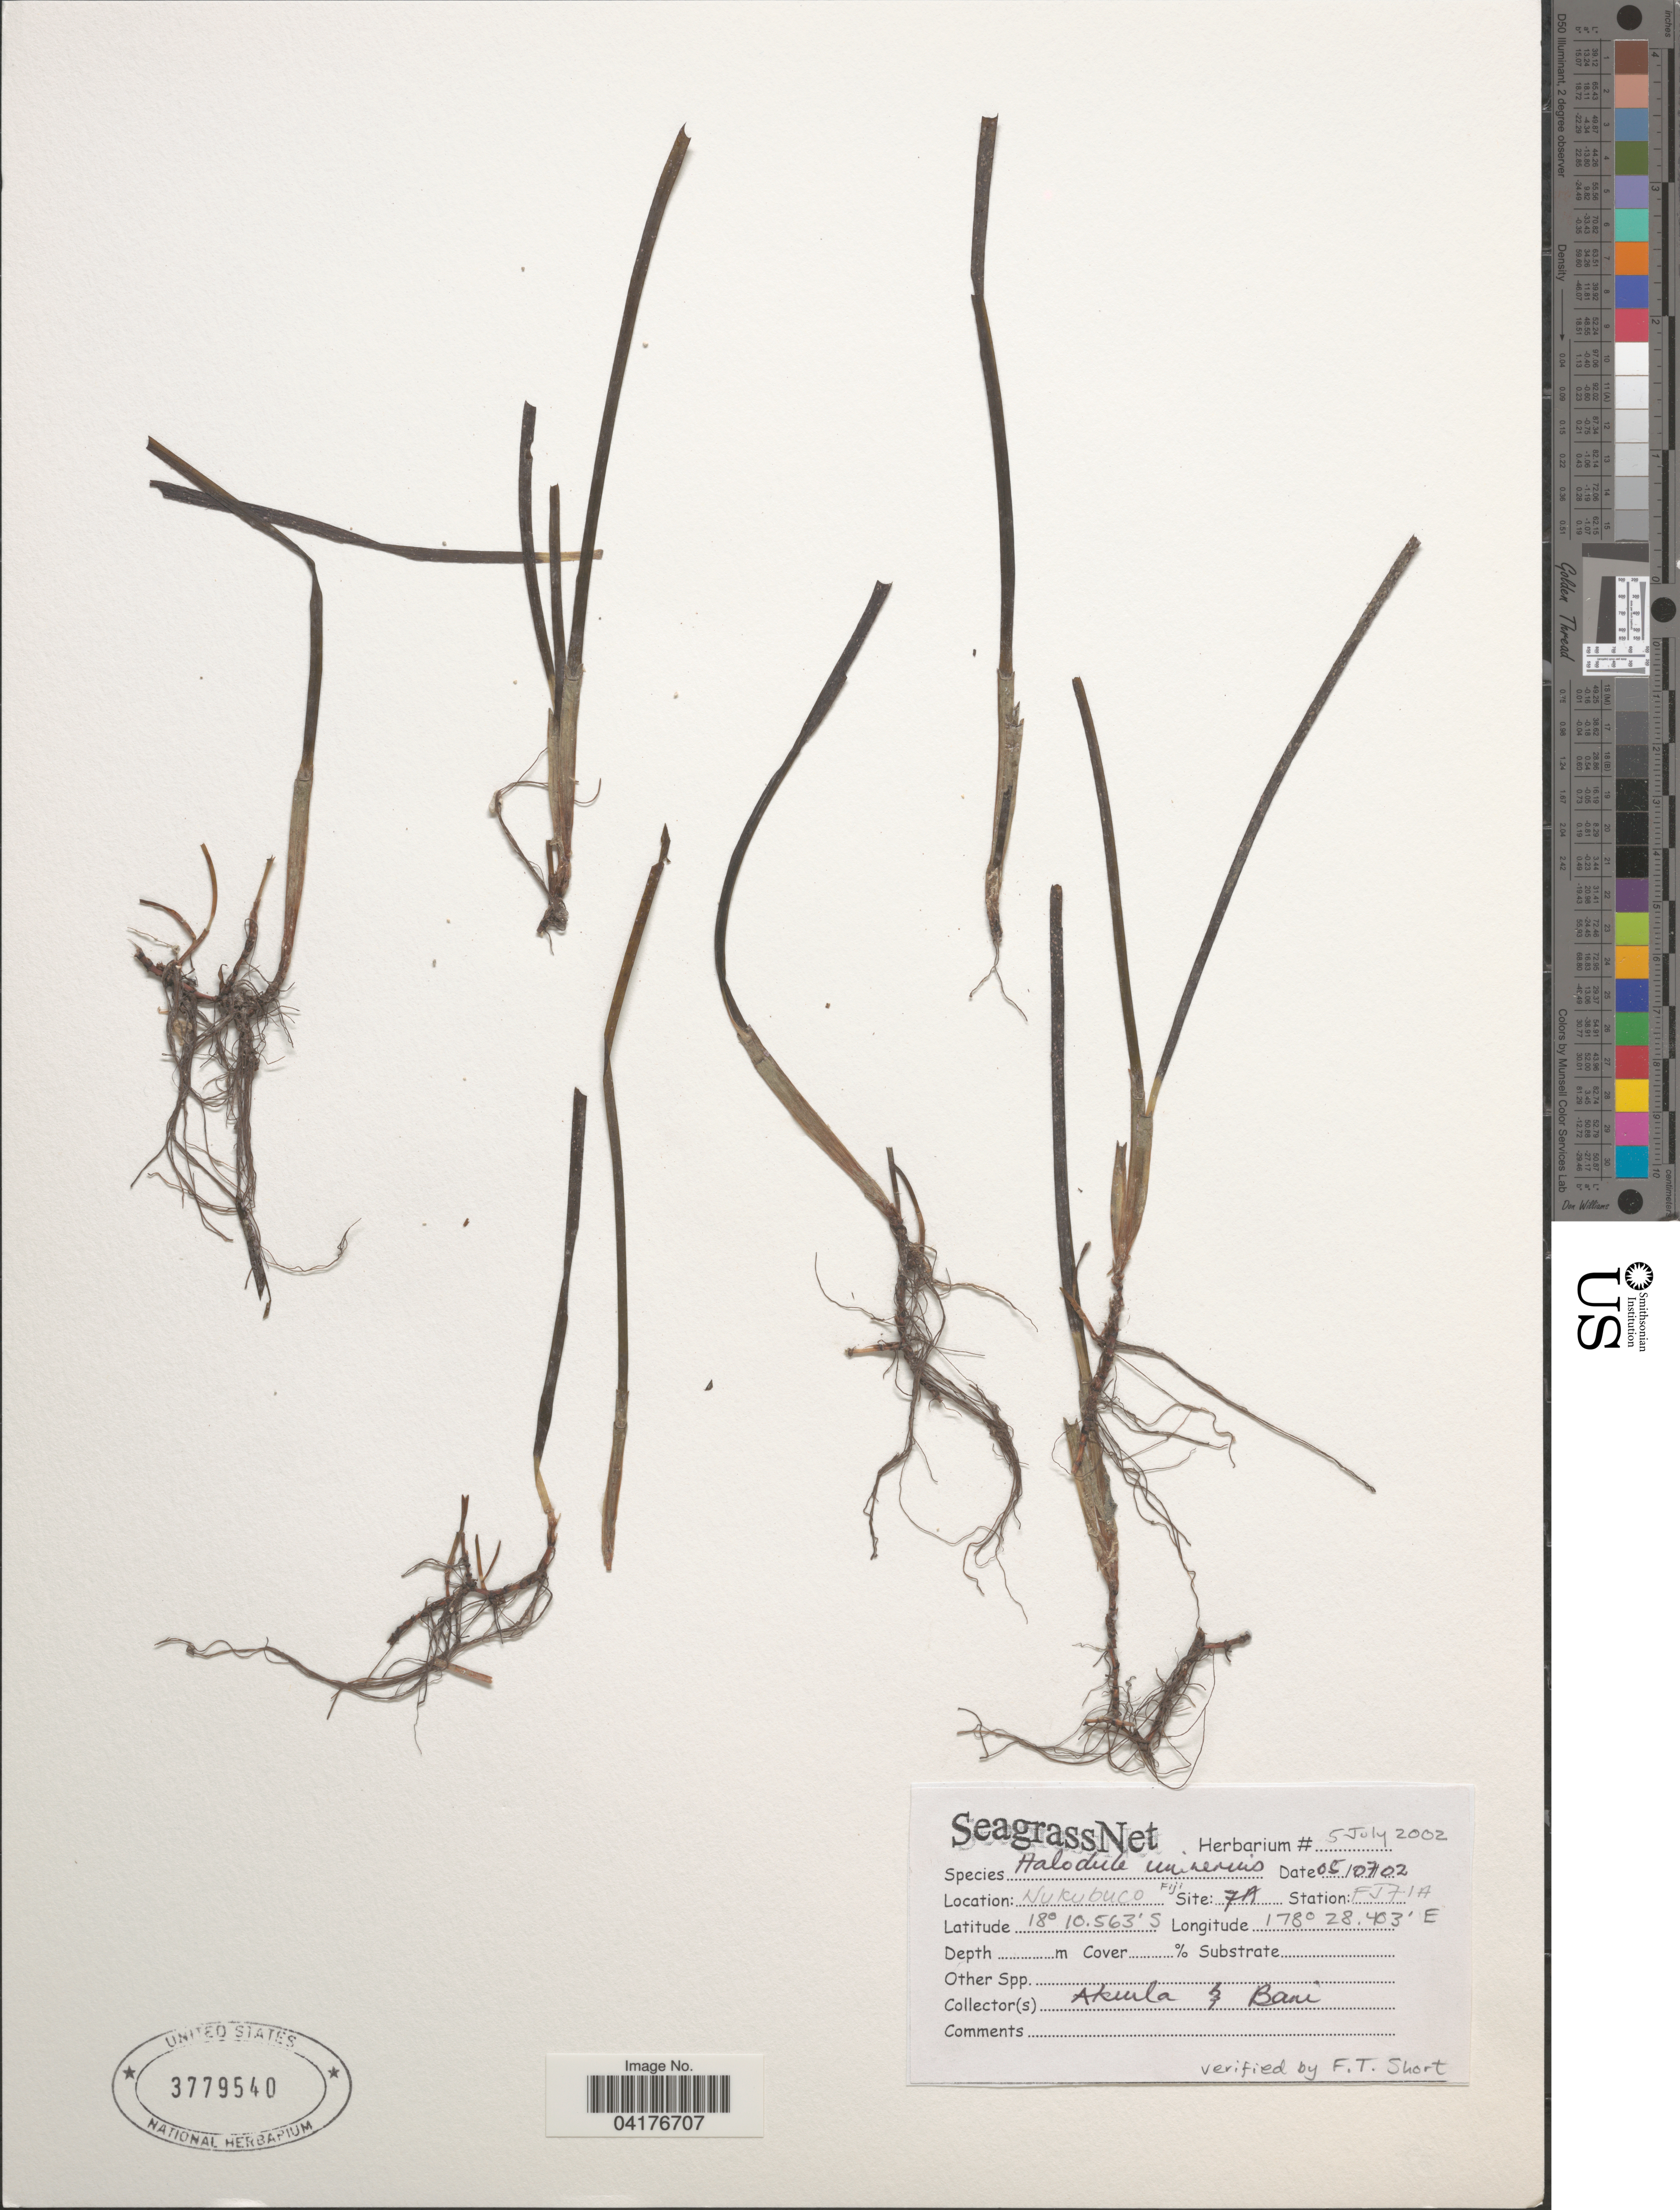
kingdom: Plantae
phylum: Tracheophyta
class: Liliopsida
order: Alismatales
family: Cymodoceaceae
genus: Halodule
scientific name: Halodule uninervis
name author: (Forssk.) Asch.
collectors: Akuila & Bani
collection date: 2002-07-05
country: Fiji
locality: Nukubuco. Site: 7A. Station: FJ71A.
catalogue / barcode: US 3779540